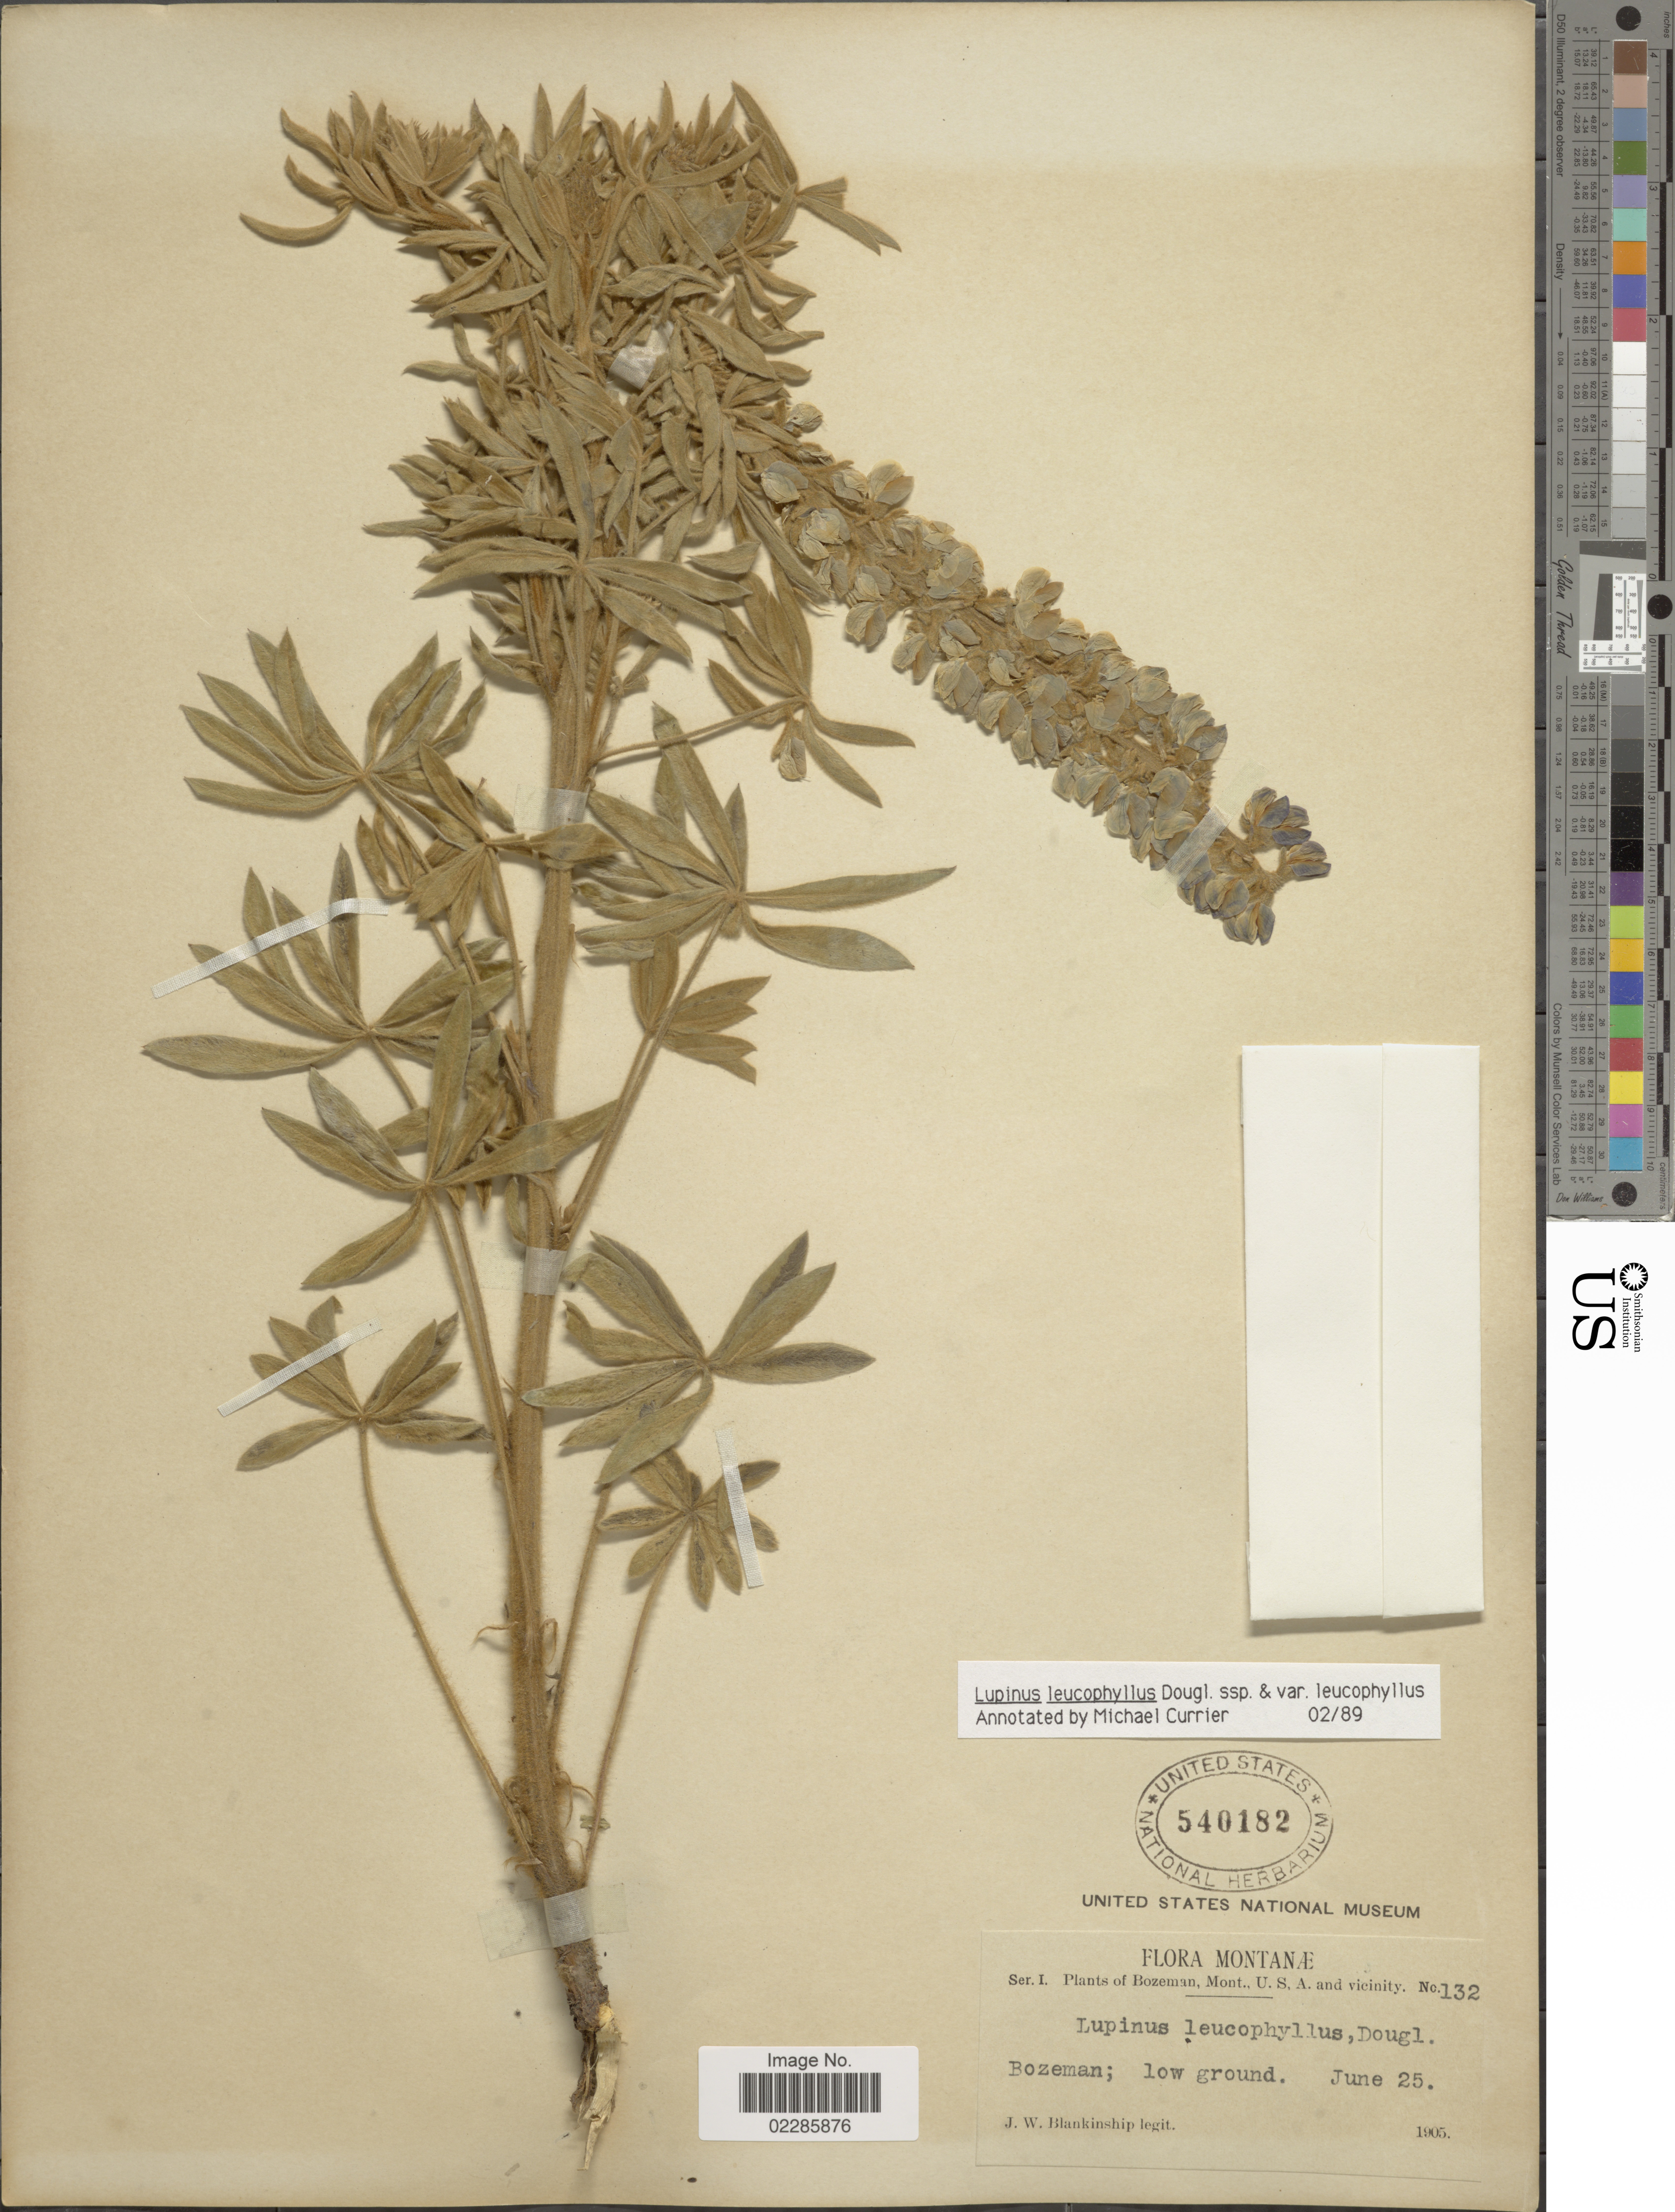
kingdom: Plantae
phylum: Tracheophyta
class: Magnoliopsida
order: Fabales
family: Fabaceae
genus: Lupinus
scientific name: Lupinus leucophyllus var. leucophyllus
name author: Douglas ex Lindl.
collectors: J. W. Blankinship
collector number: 132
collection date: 1905-06-25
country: United States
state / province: Montana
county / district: Gallatin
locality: Bozeman, Bozeman; low ground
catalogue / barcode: US 540182